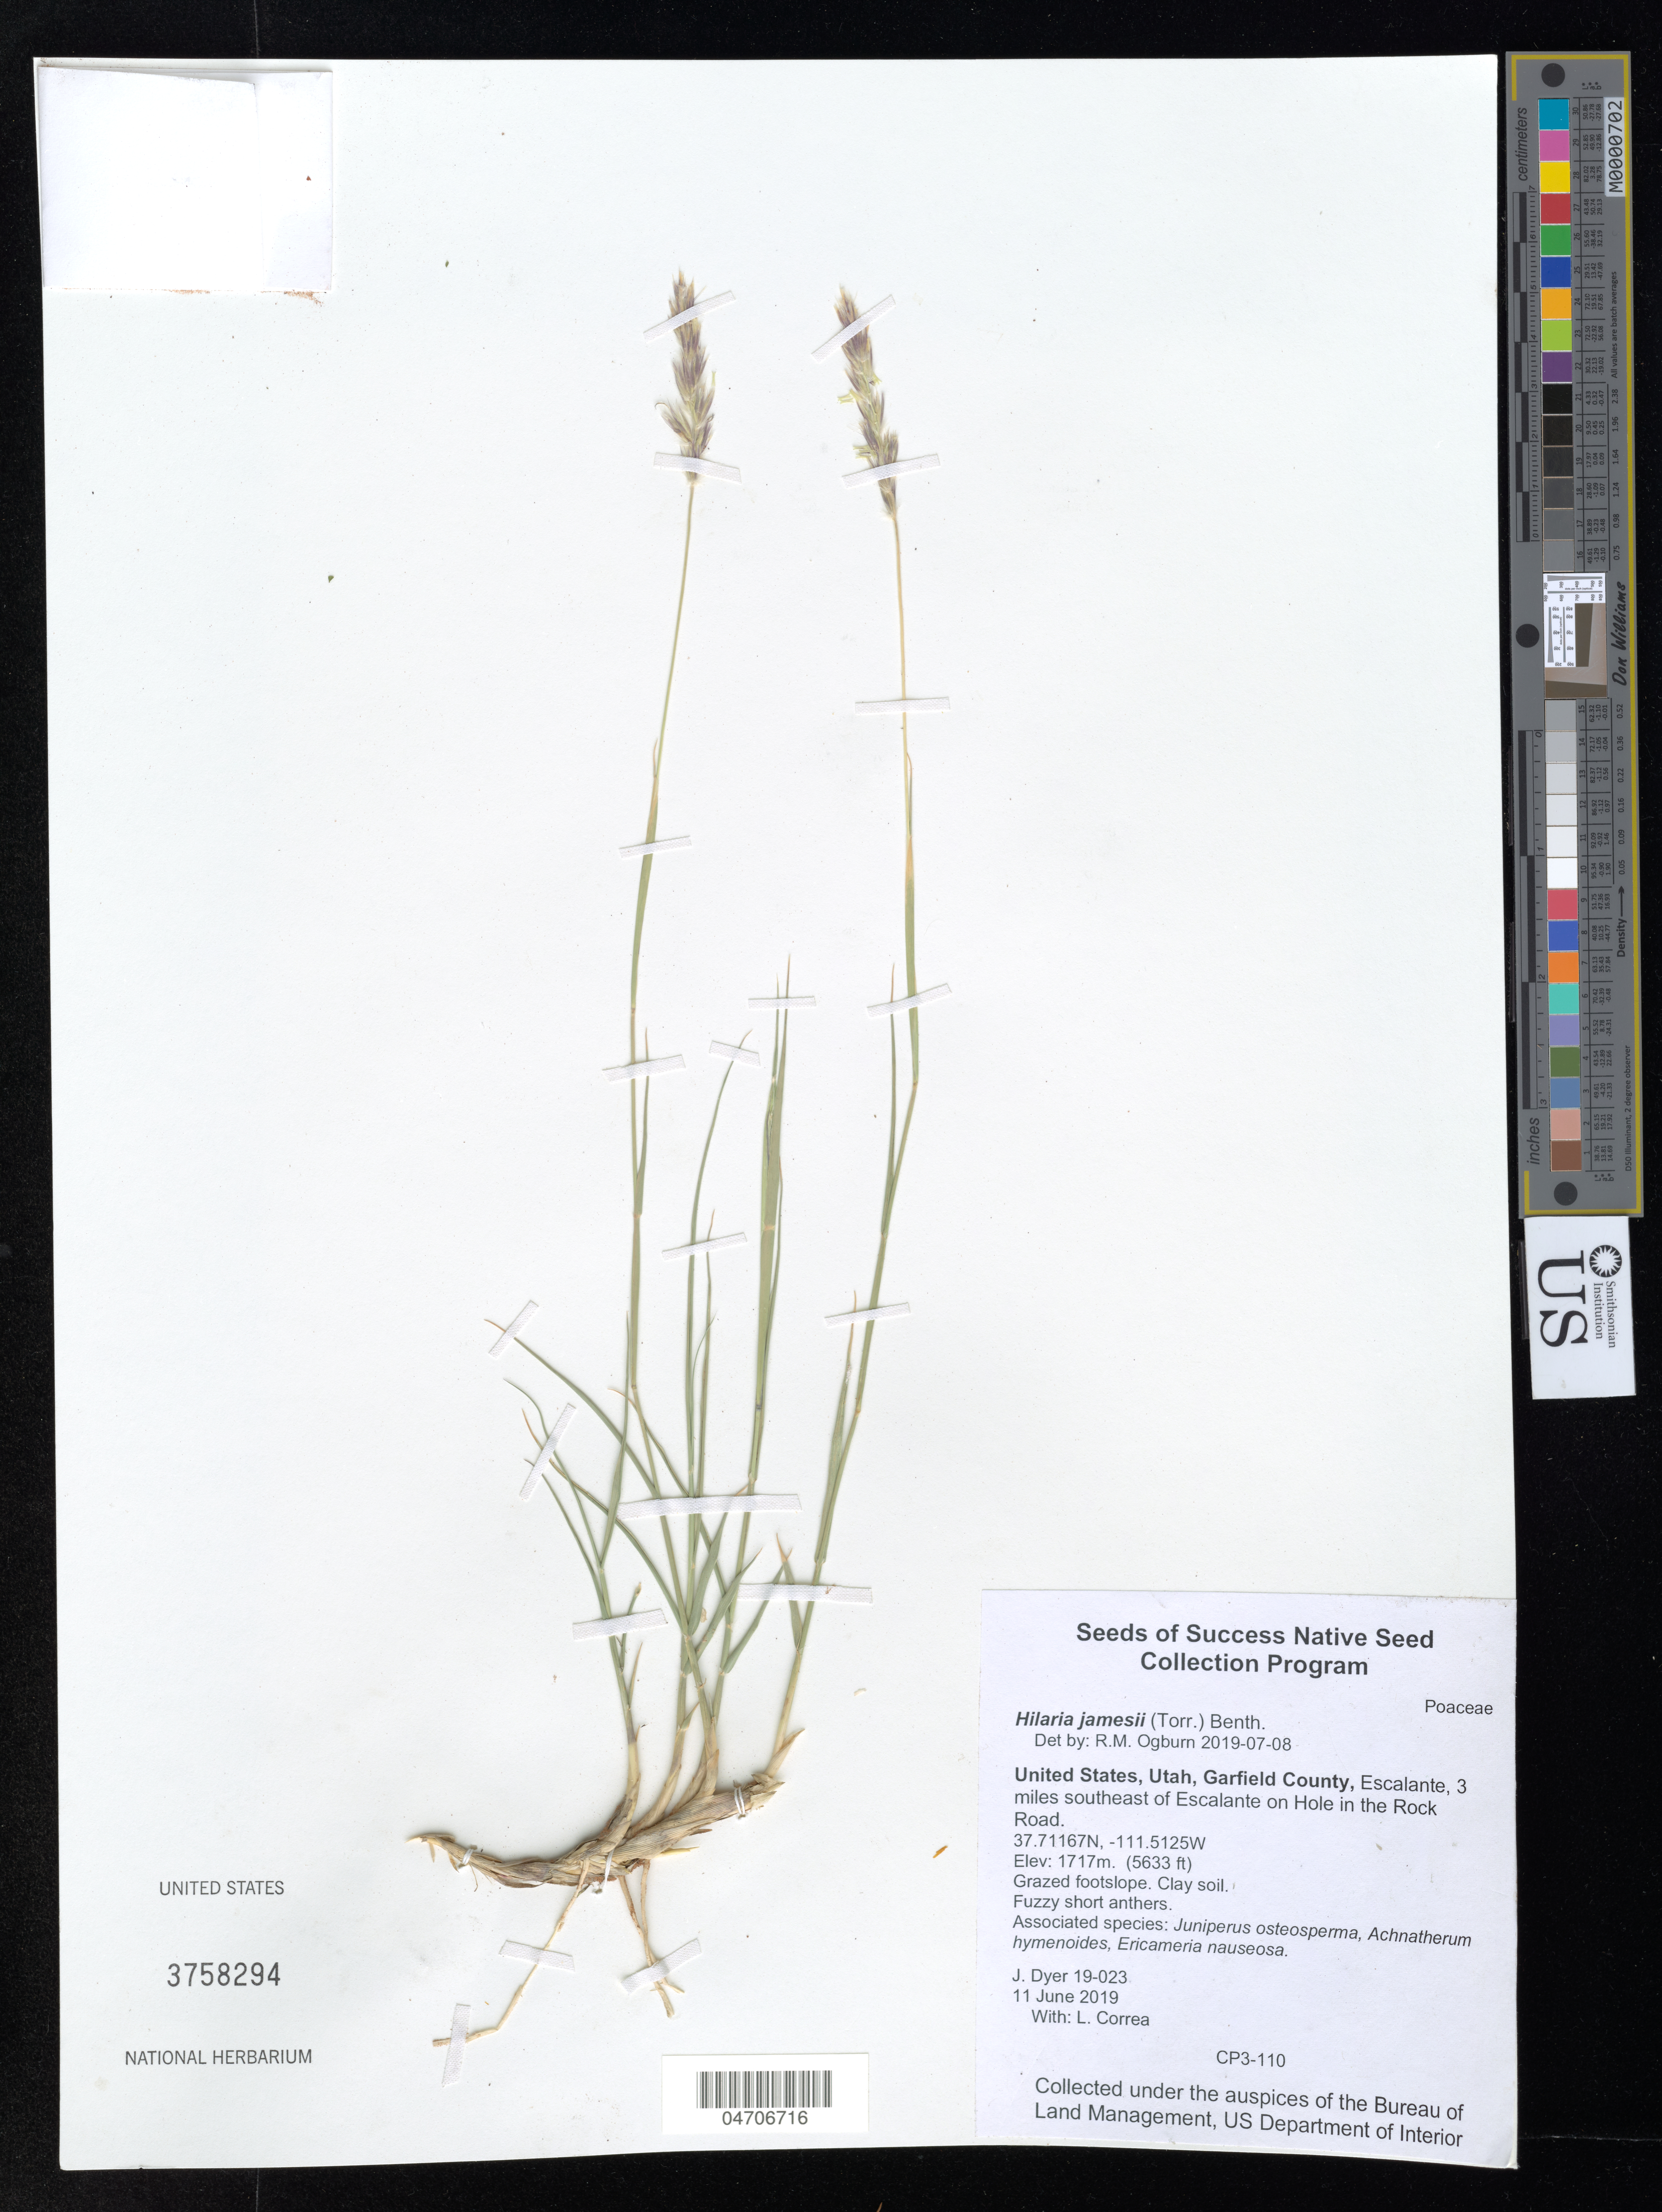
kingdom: Plantae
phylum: Tracheophyta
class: Liliopsida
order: Poales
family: Poaceae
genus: Hilaria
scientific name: Hilaria jamesii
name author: (Torr.) Benth.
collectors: A. Bonnette & L. Correa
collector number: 19-023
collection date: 2019-06-11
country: United States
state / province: Utah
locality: Garfield County, Escalante, 3 miles southeast of Escalante on Hole in the Rock Road.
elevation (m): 1717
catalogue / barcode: US 3758294